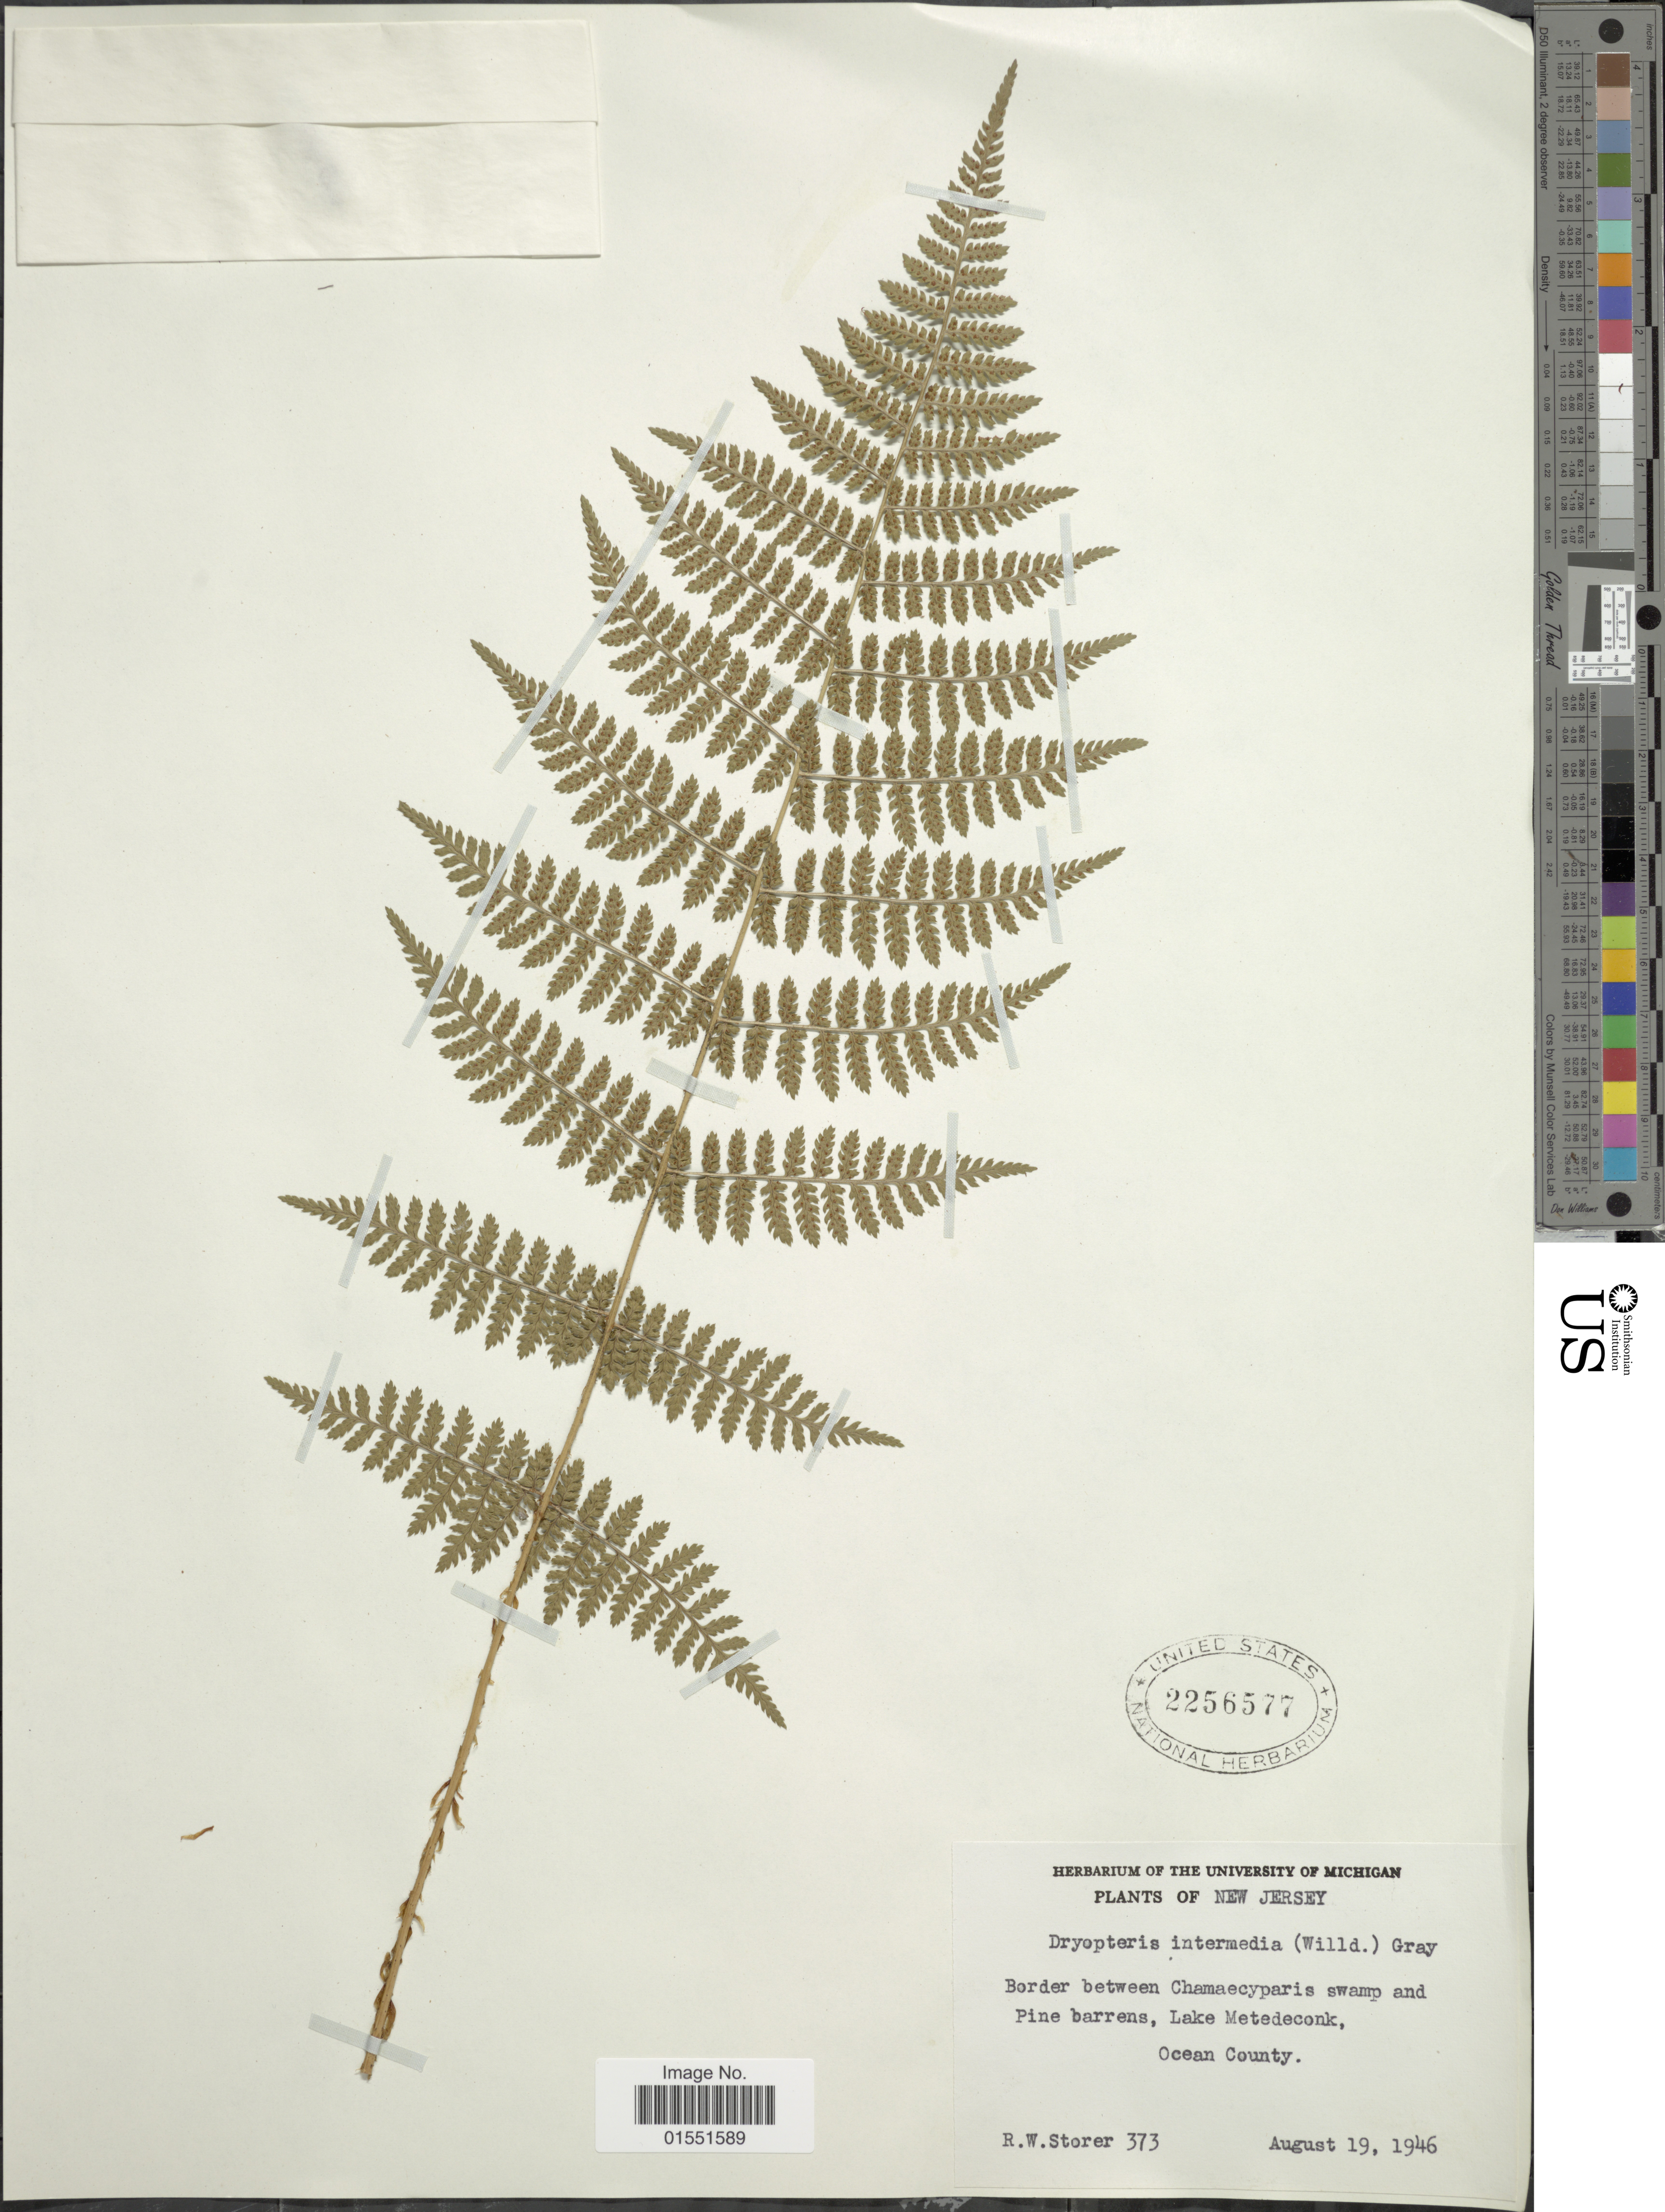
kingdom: Plantae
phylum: Tracheophyta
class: Polypodiopsida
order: Polypodiales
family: Dryopteridaceae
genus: Dryopteris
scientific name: Dryopteris intermedia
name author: (Muhl.) A. Gray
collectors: R. Storer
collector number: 373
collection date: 1946-08-19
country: United States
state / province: New Jersey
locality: Border between Chamaecyparis swamp and Pine barrens, Lake Metedeconk, Ocean County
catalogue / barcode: US 2256577